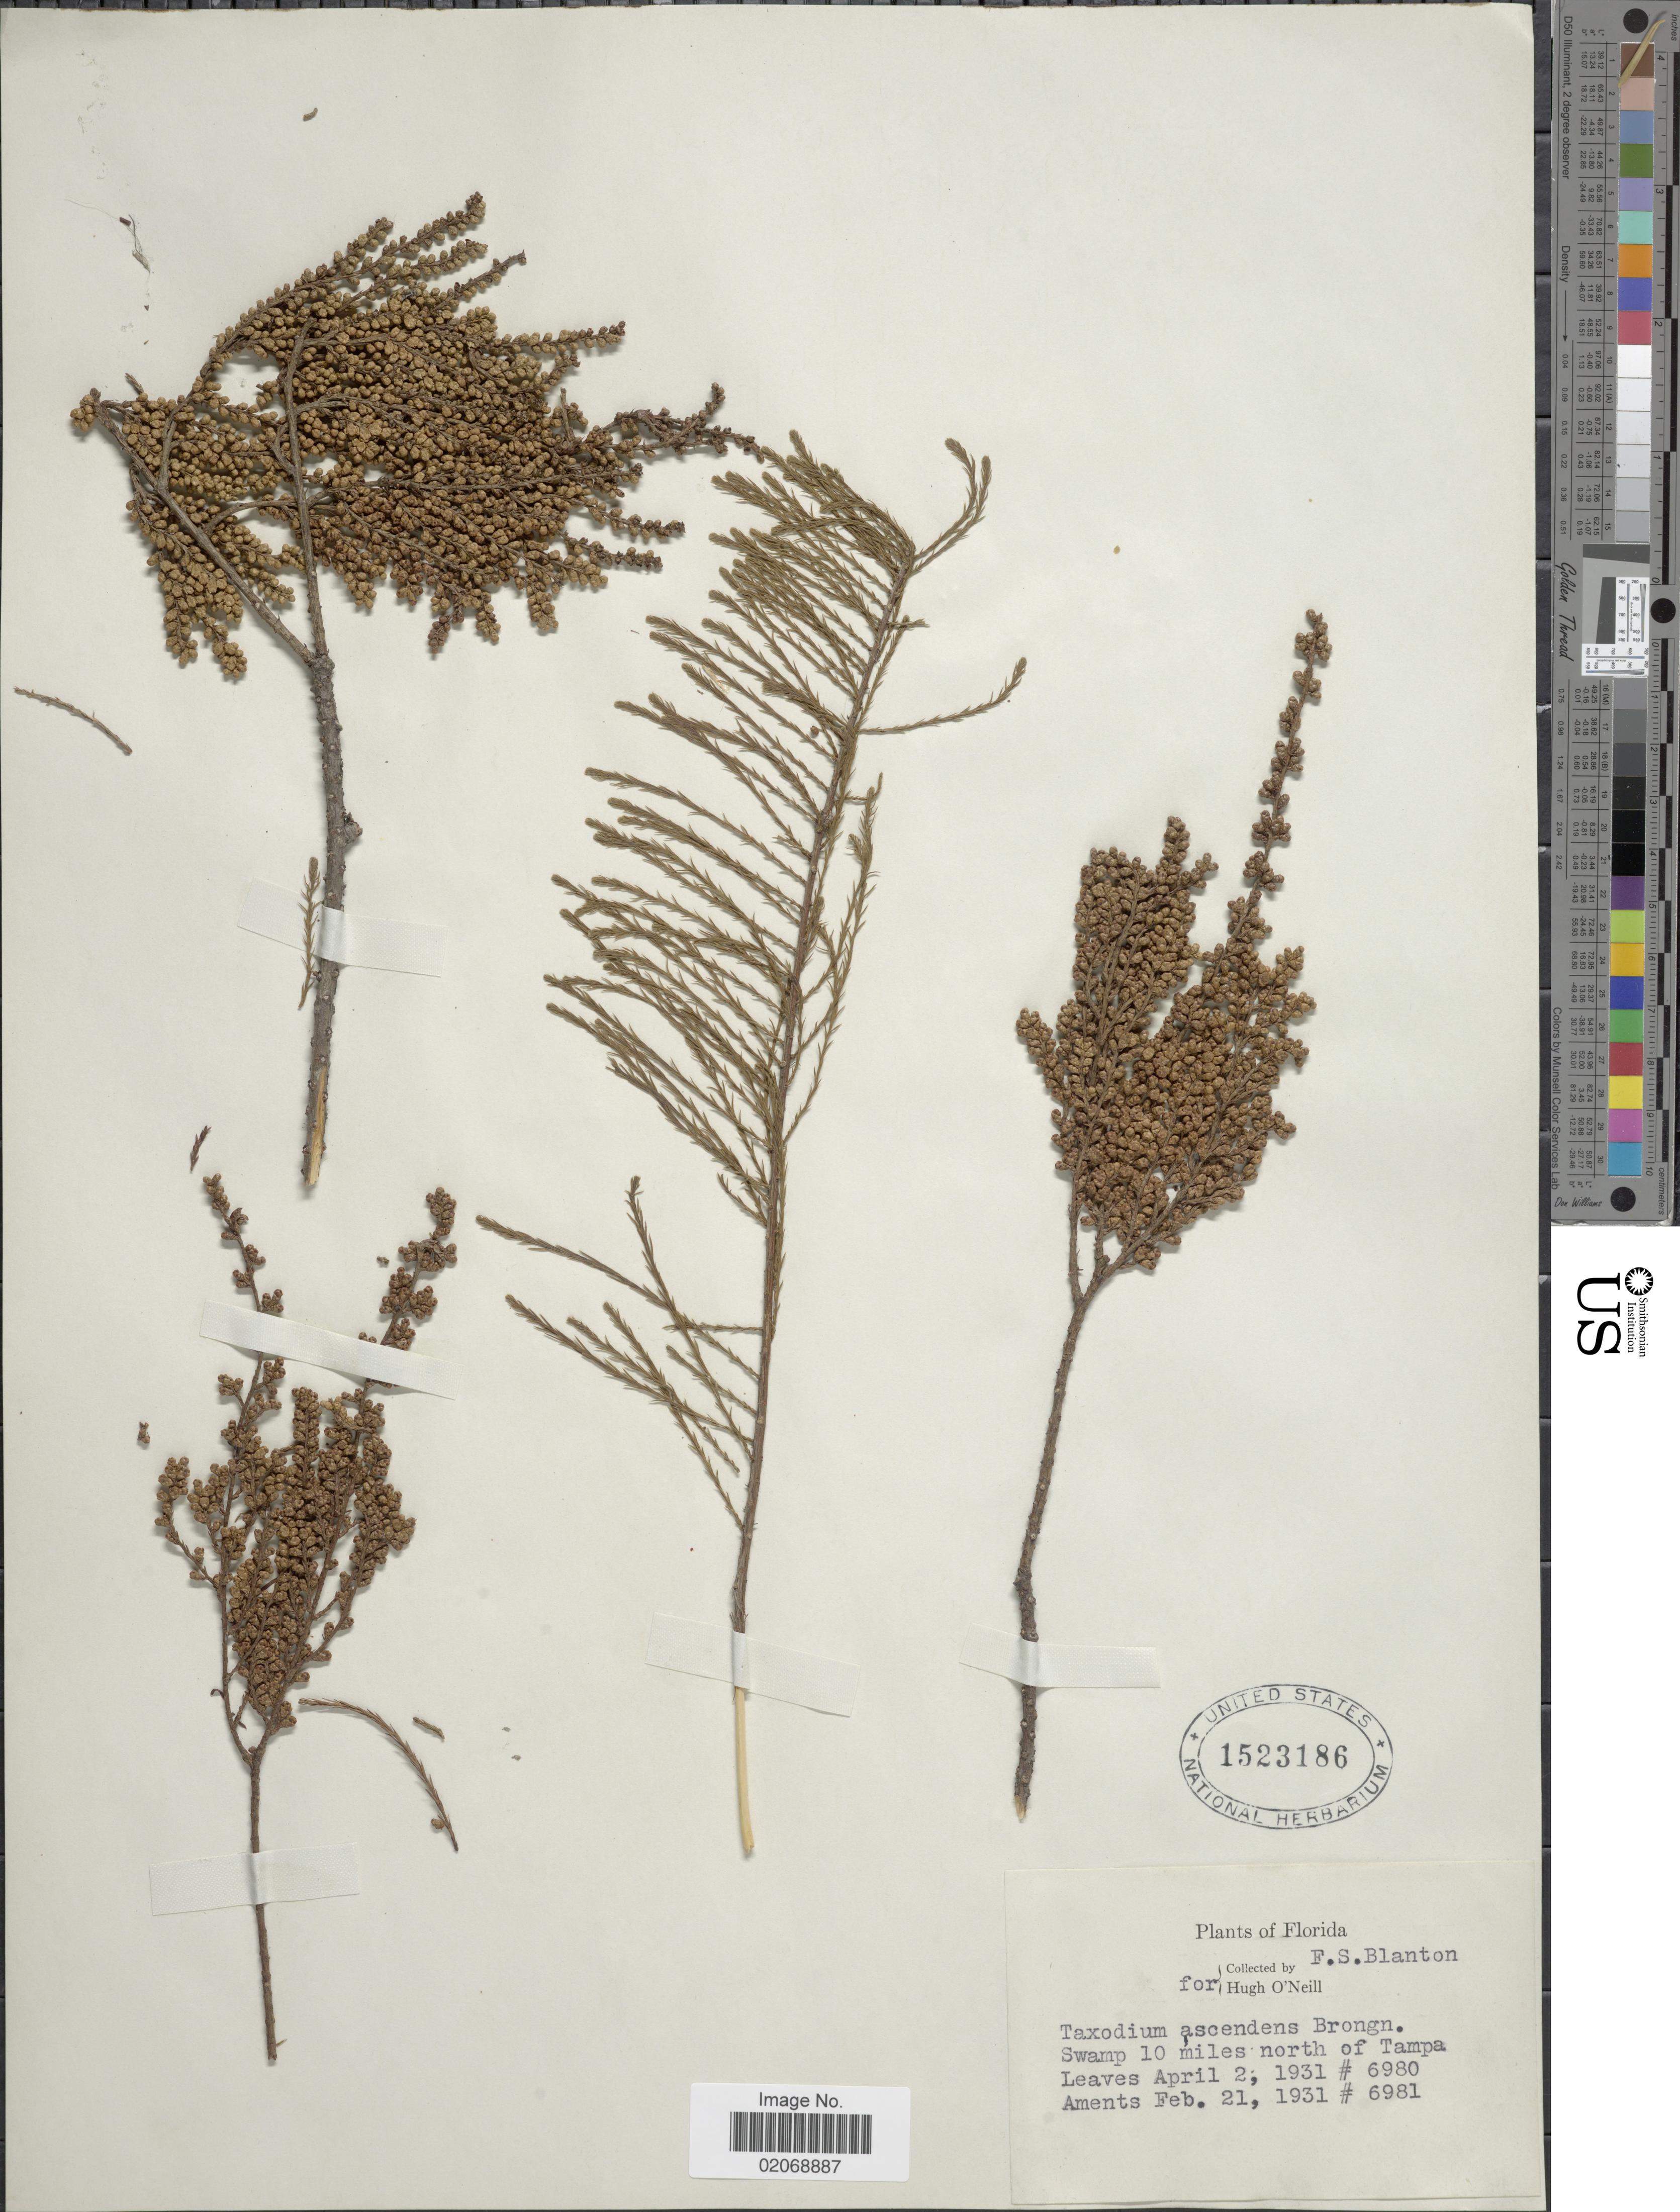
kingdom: Plantae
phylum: Tracheophyta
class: Pinopsida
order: Pinales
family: Cupressaceae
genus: Taxodium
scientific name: Taxodium ascendens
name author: Brongn.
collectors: F. S. Blanton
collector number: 6980/6981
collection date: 1931-02-21/1931-04-02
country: United States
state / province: Florida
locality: Swamp 10 miles north of Tampa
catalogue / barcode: US 1523186